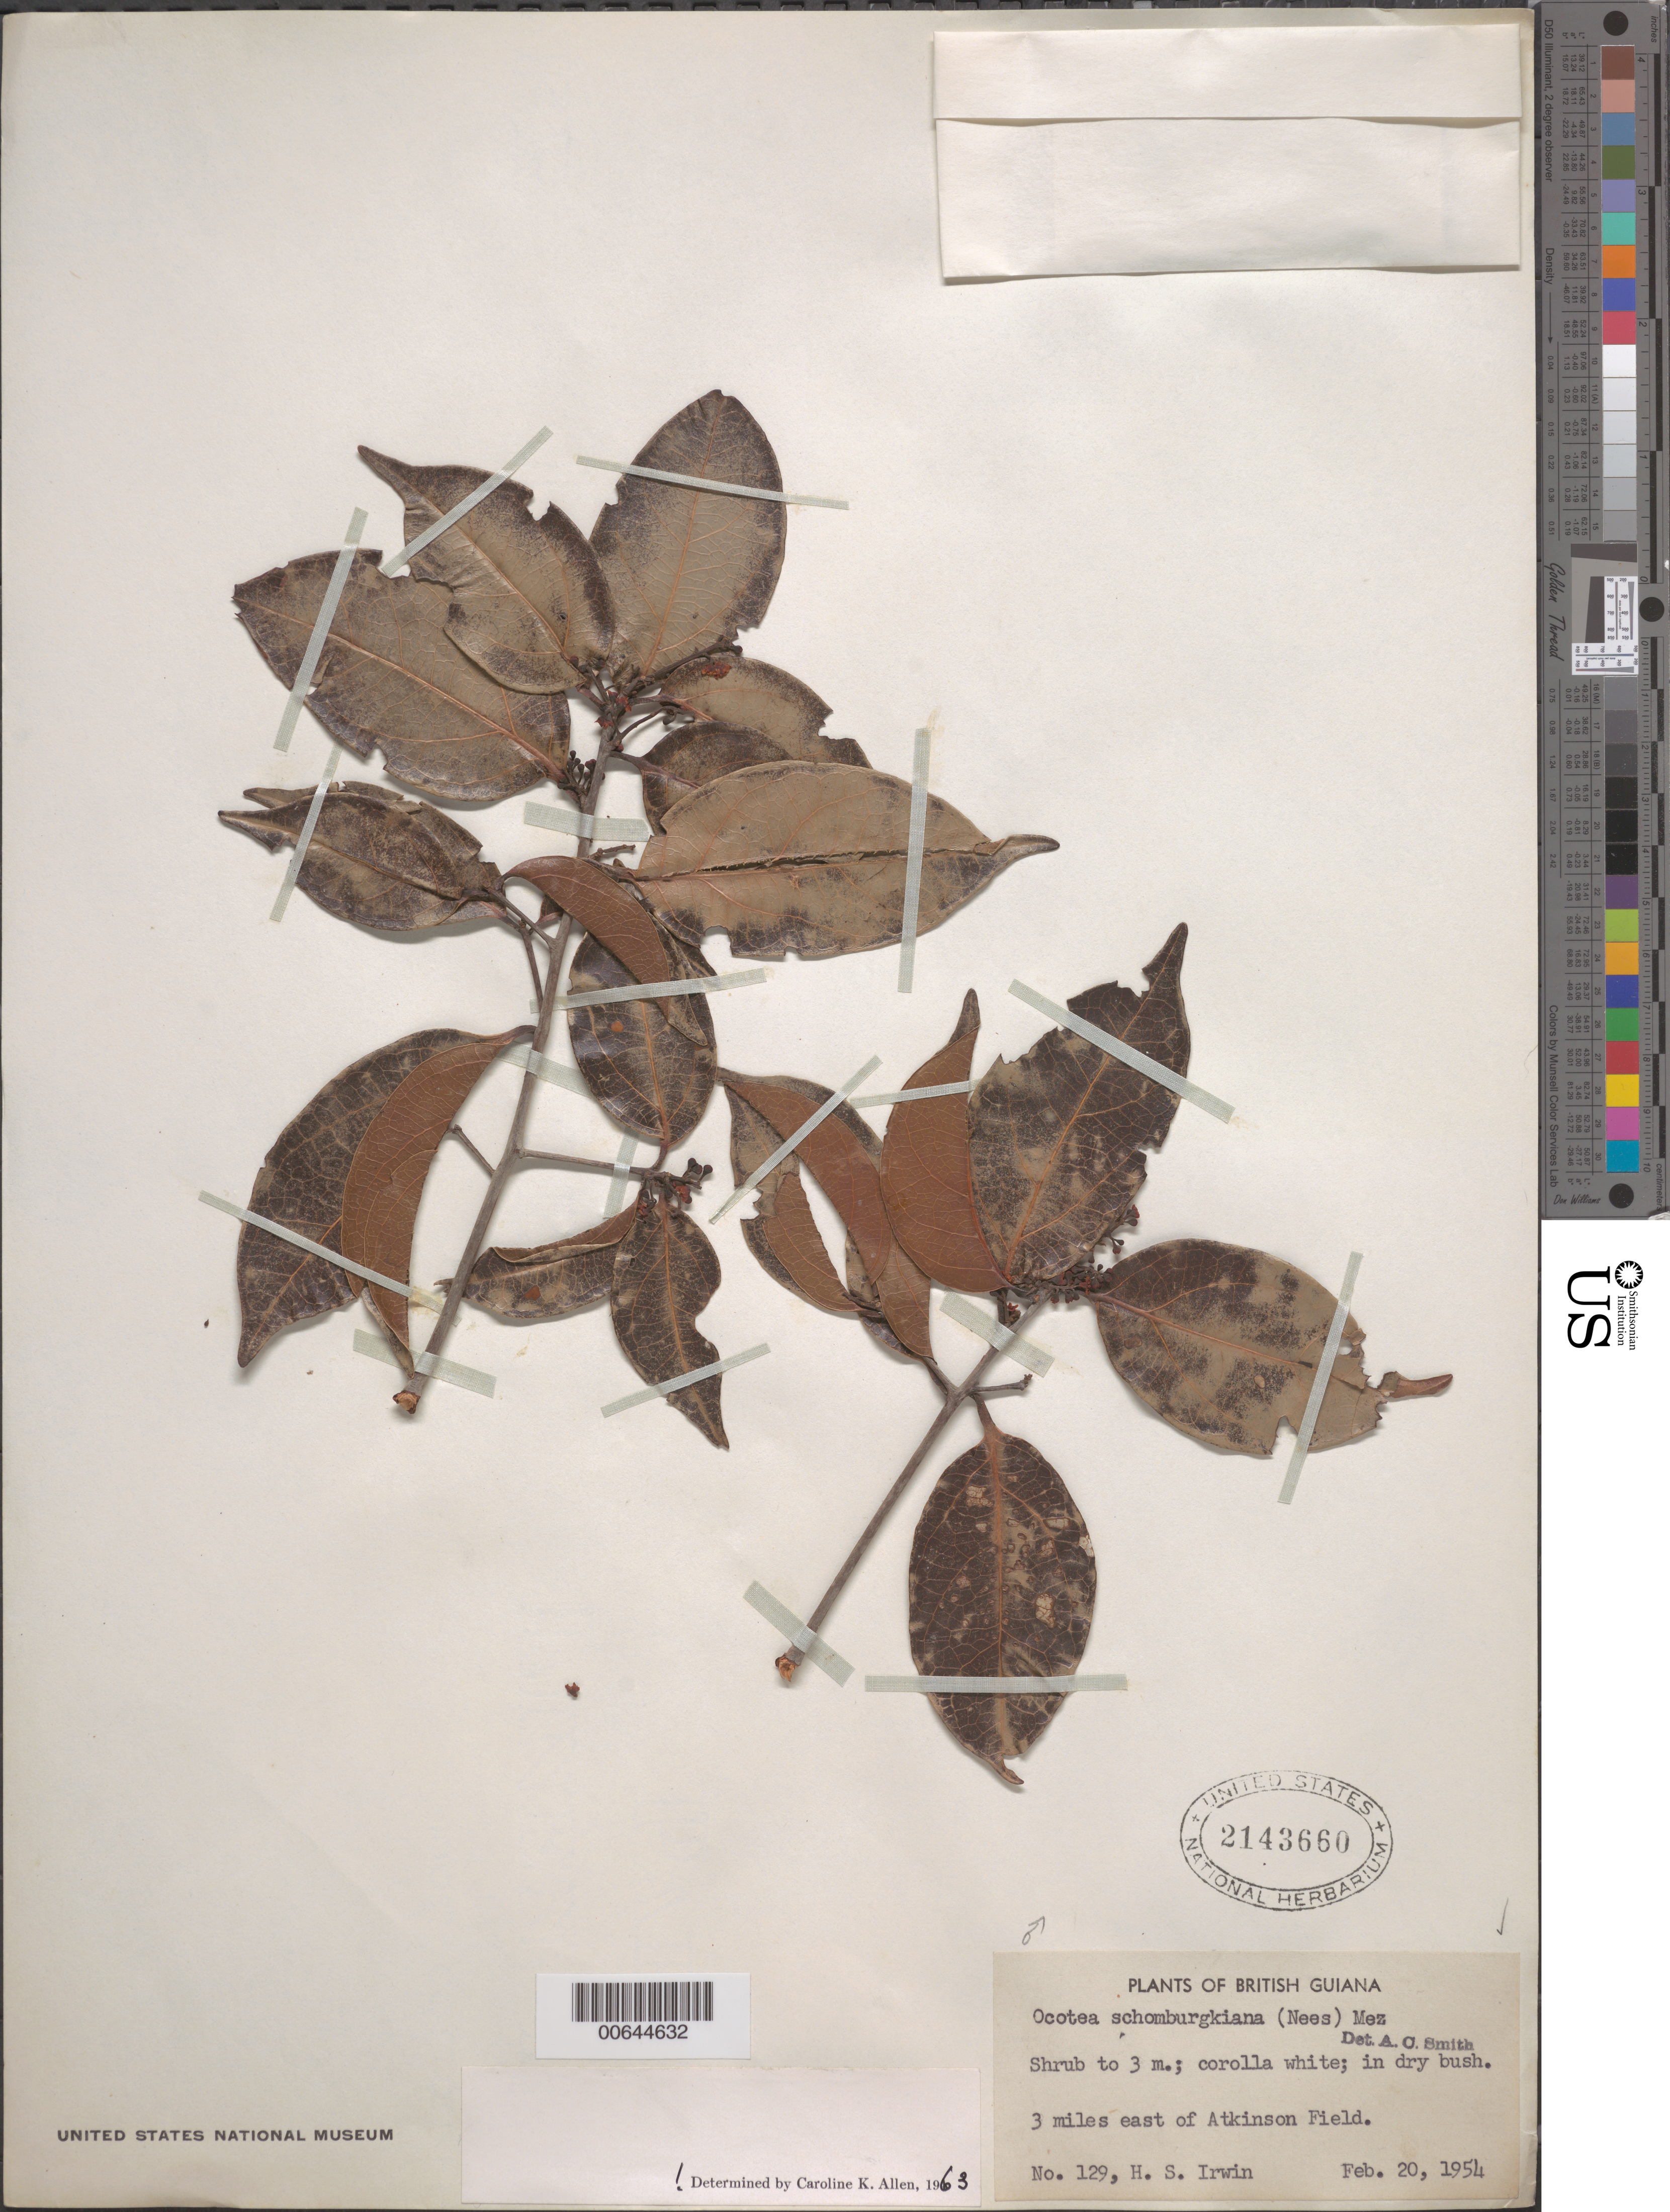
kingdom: Plantae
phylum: Tracheophyta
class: Magnoliopsida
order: Laurales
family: Lauraceae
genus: Ocotea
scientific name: Ocotea schomburgkiana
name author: (Nees) Mez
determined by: Allen, C. K.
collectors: H. Irwin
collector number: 129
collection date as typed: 20-Feb-54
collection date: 1954-02-20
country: Guyana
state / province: Demerara-Mahaica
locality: Atkinson Field, 3 mi. E of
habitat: Dry areas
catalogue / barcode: US 2143660